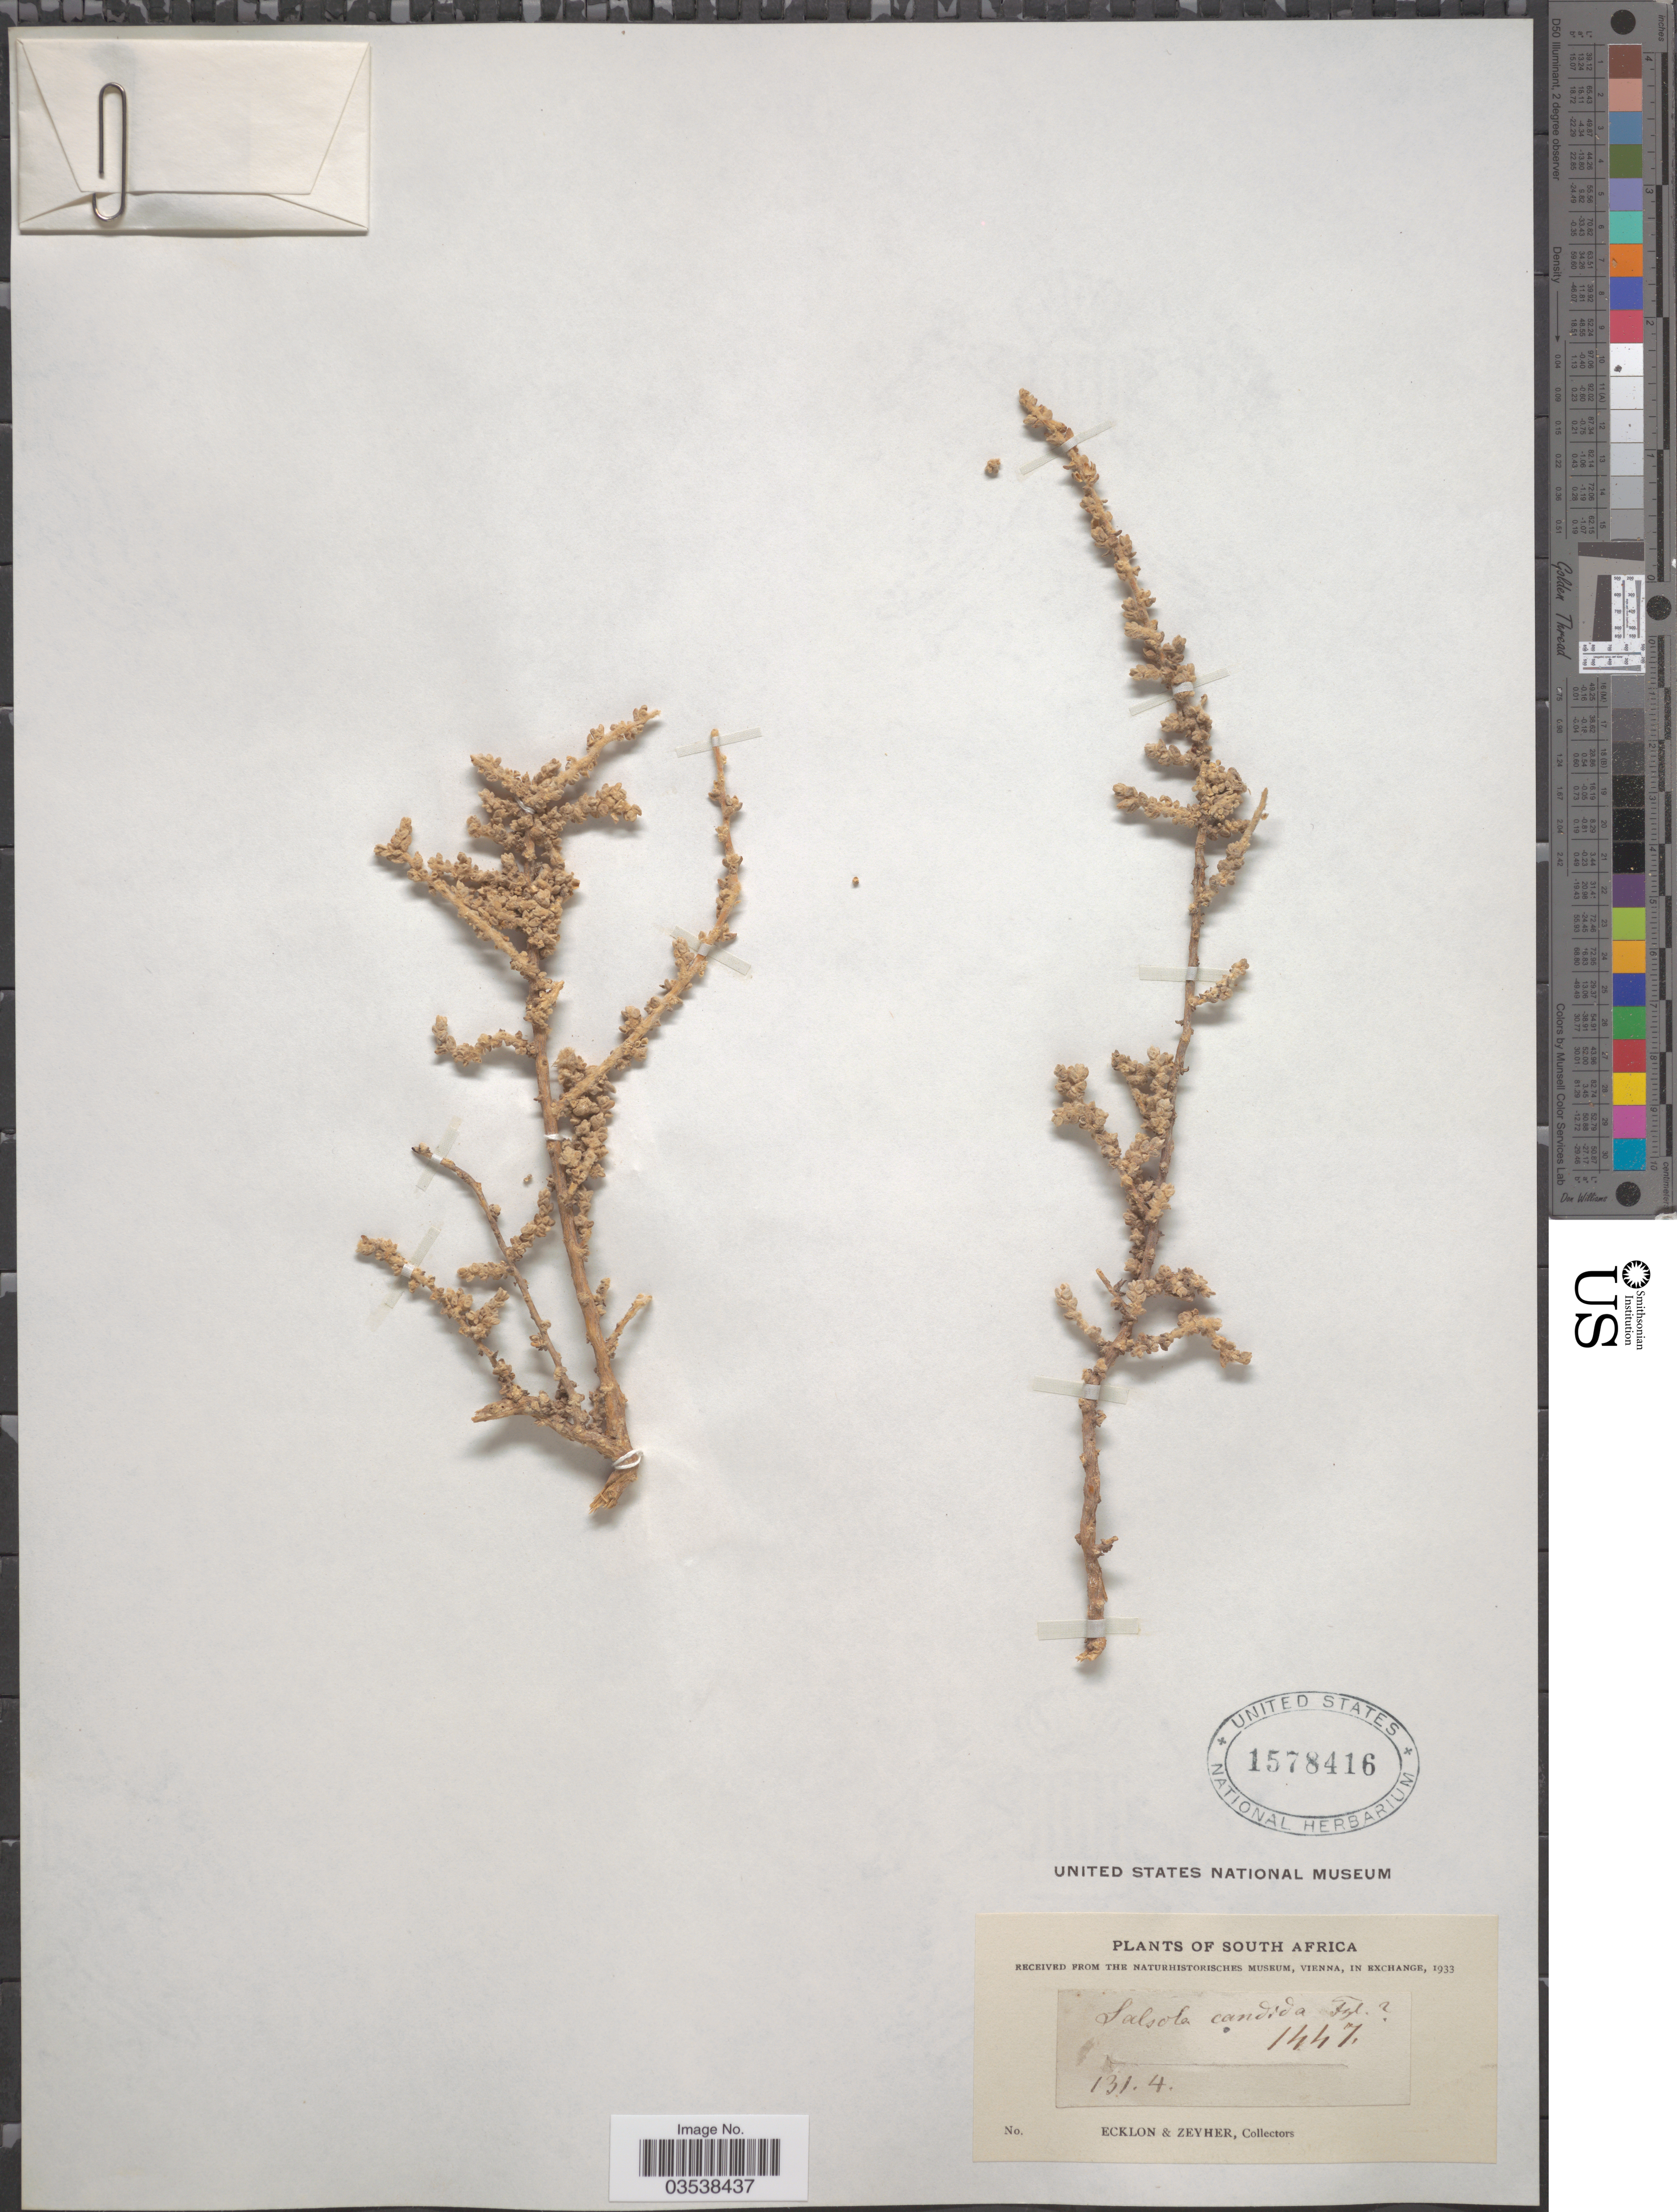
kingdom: Plantae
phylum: Tracheophyta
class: Magnoliopsida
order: Caryophyllales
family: Amaranthaceae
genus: Caroxylon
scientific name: Caroxylon araneosum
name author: (Botsch.) Akhani & Roalson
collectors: -. Ecklon & -. Zeyher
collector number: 1447?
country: South Africa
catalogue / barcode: US 1578416